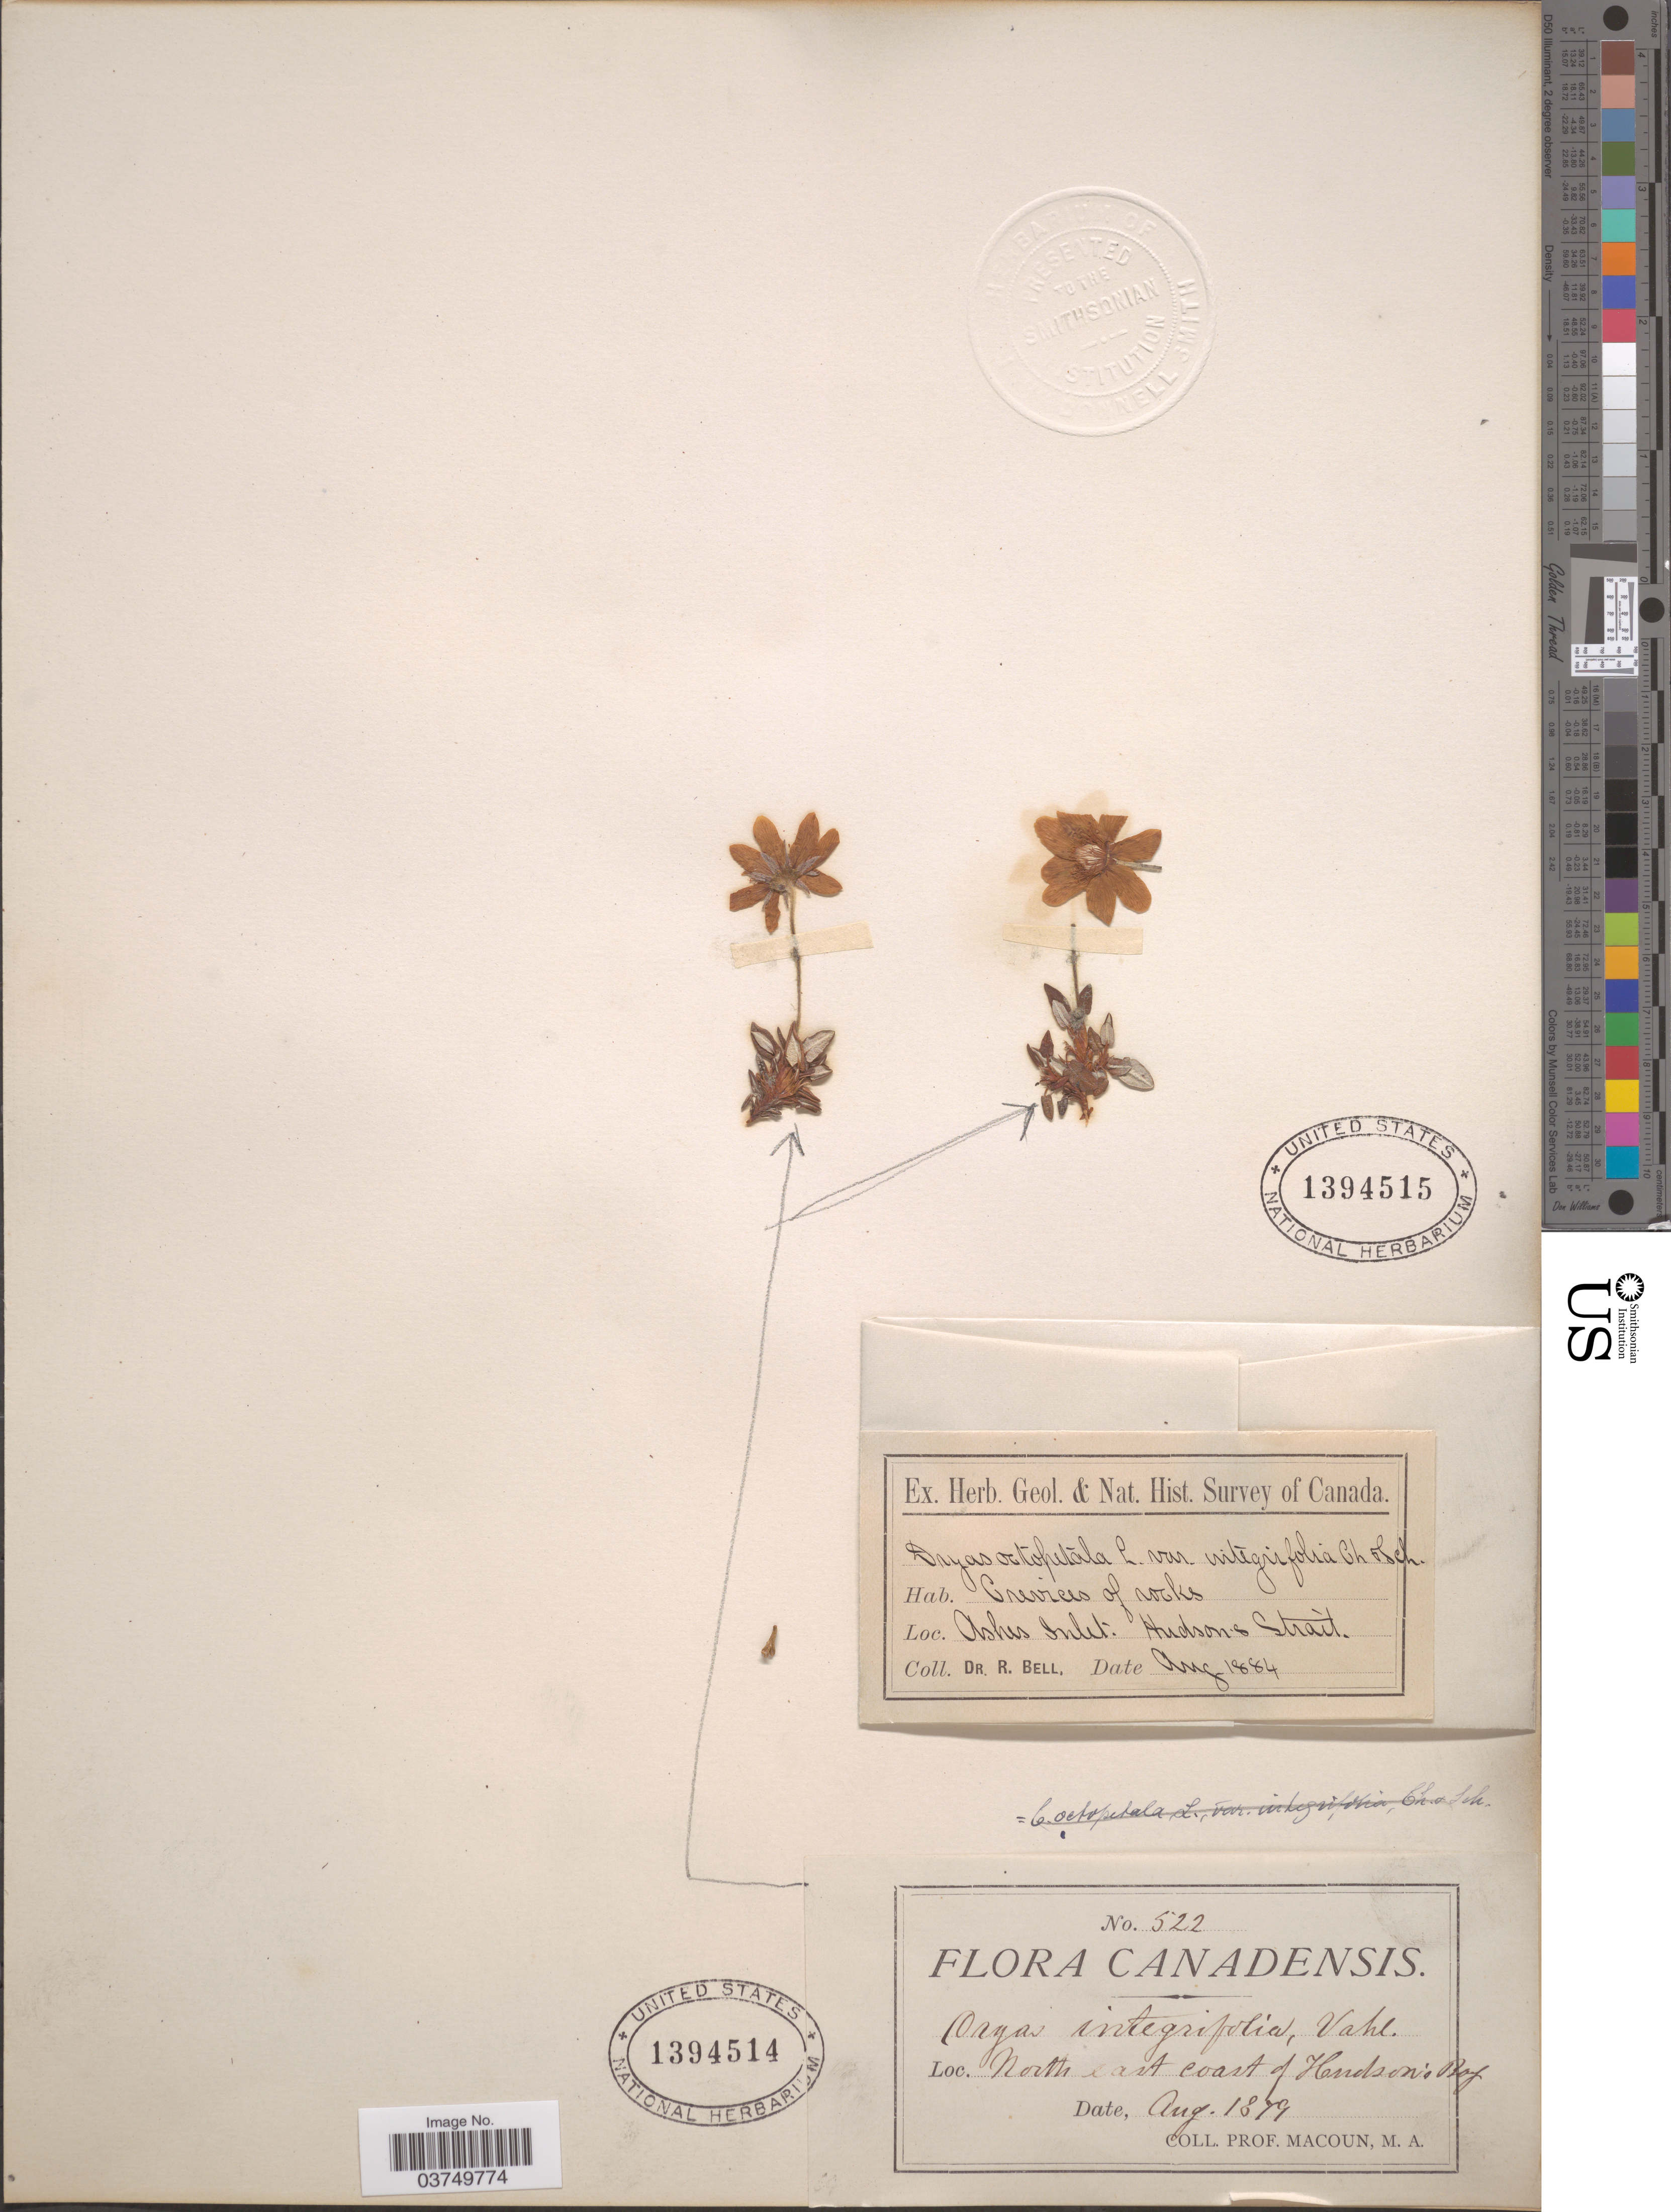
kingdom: Plantae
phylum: Tracheophyta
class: Magnoliopsida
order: Rosales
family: Rosaceae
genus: Dryas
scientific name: Dryas octopetala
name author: L.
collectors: C. R. Bell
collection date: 1884-08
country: Canada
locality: Ashes Inlet. Hudson's Strait.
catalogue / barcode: US 1394515